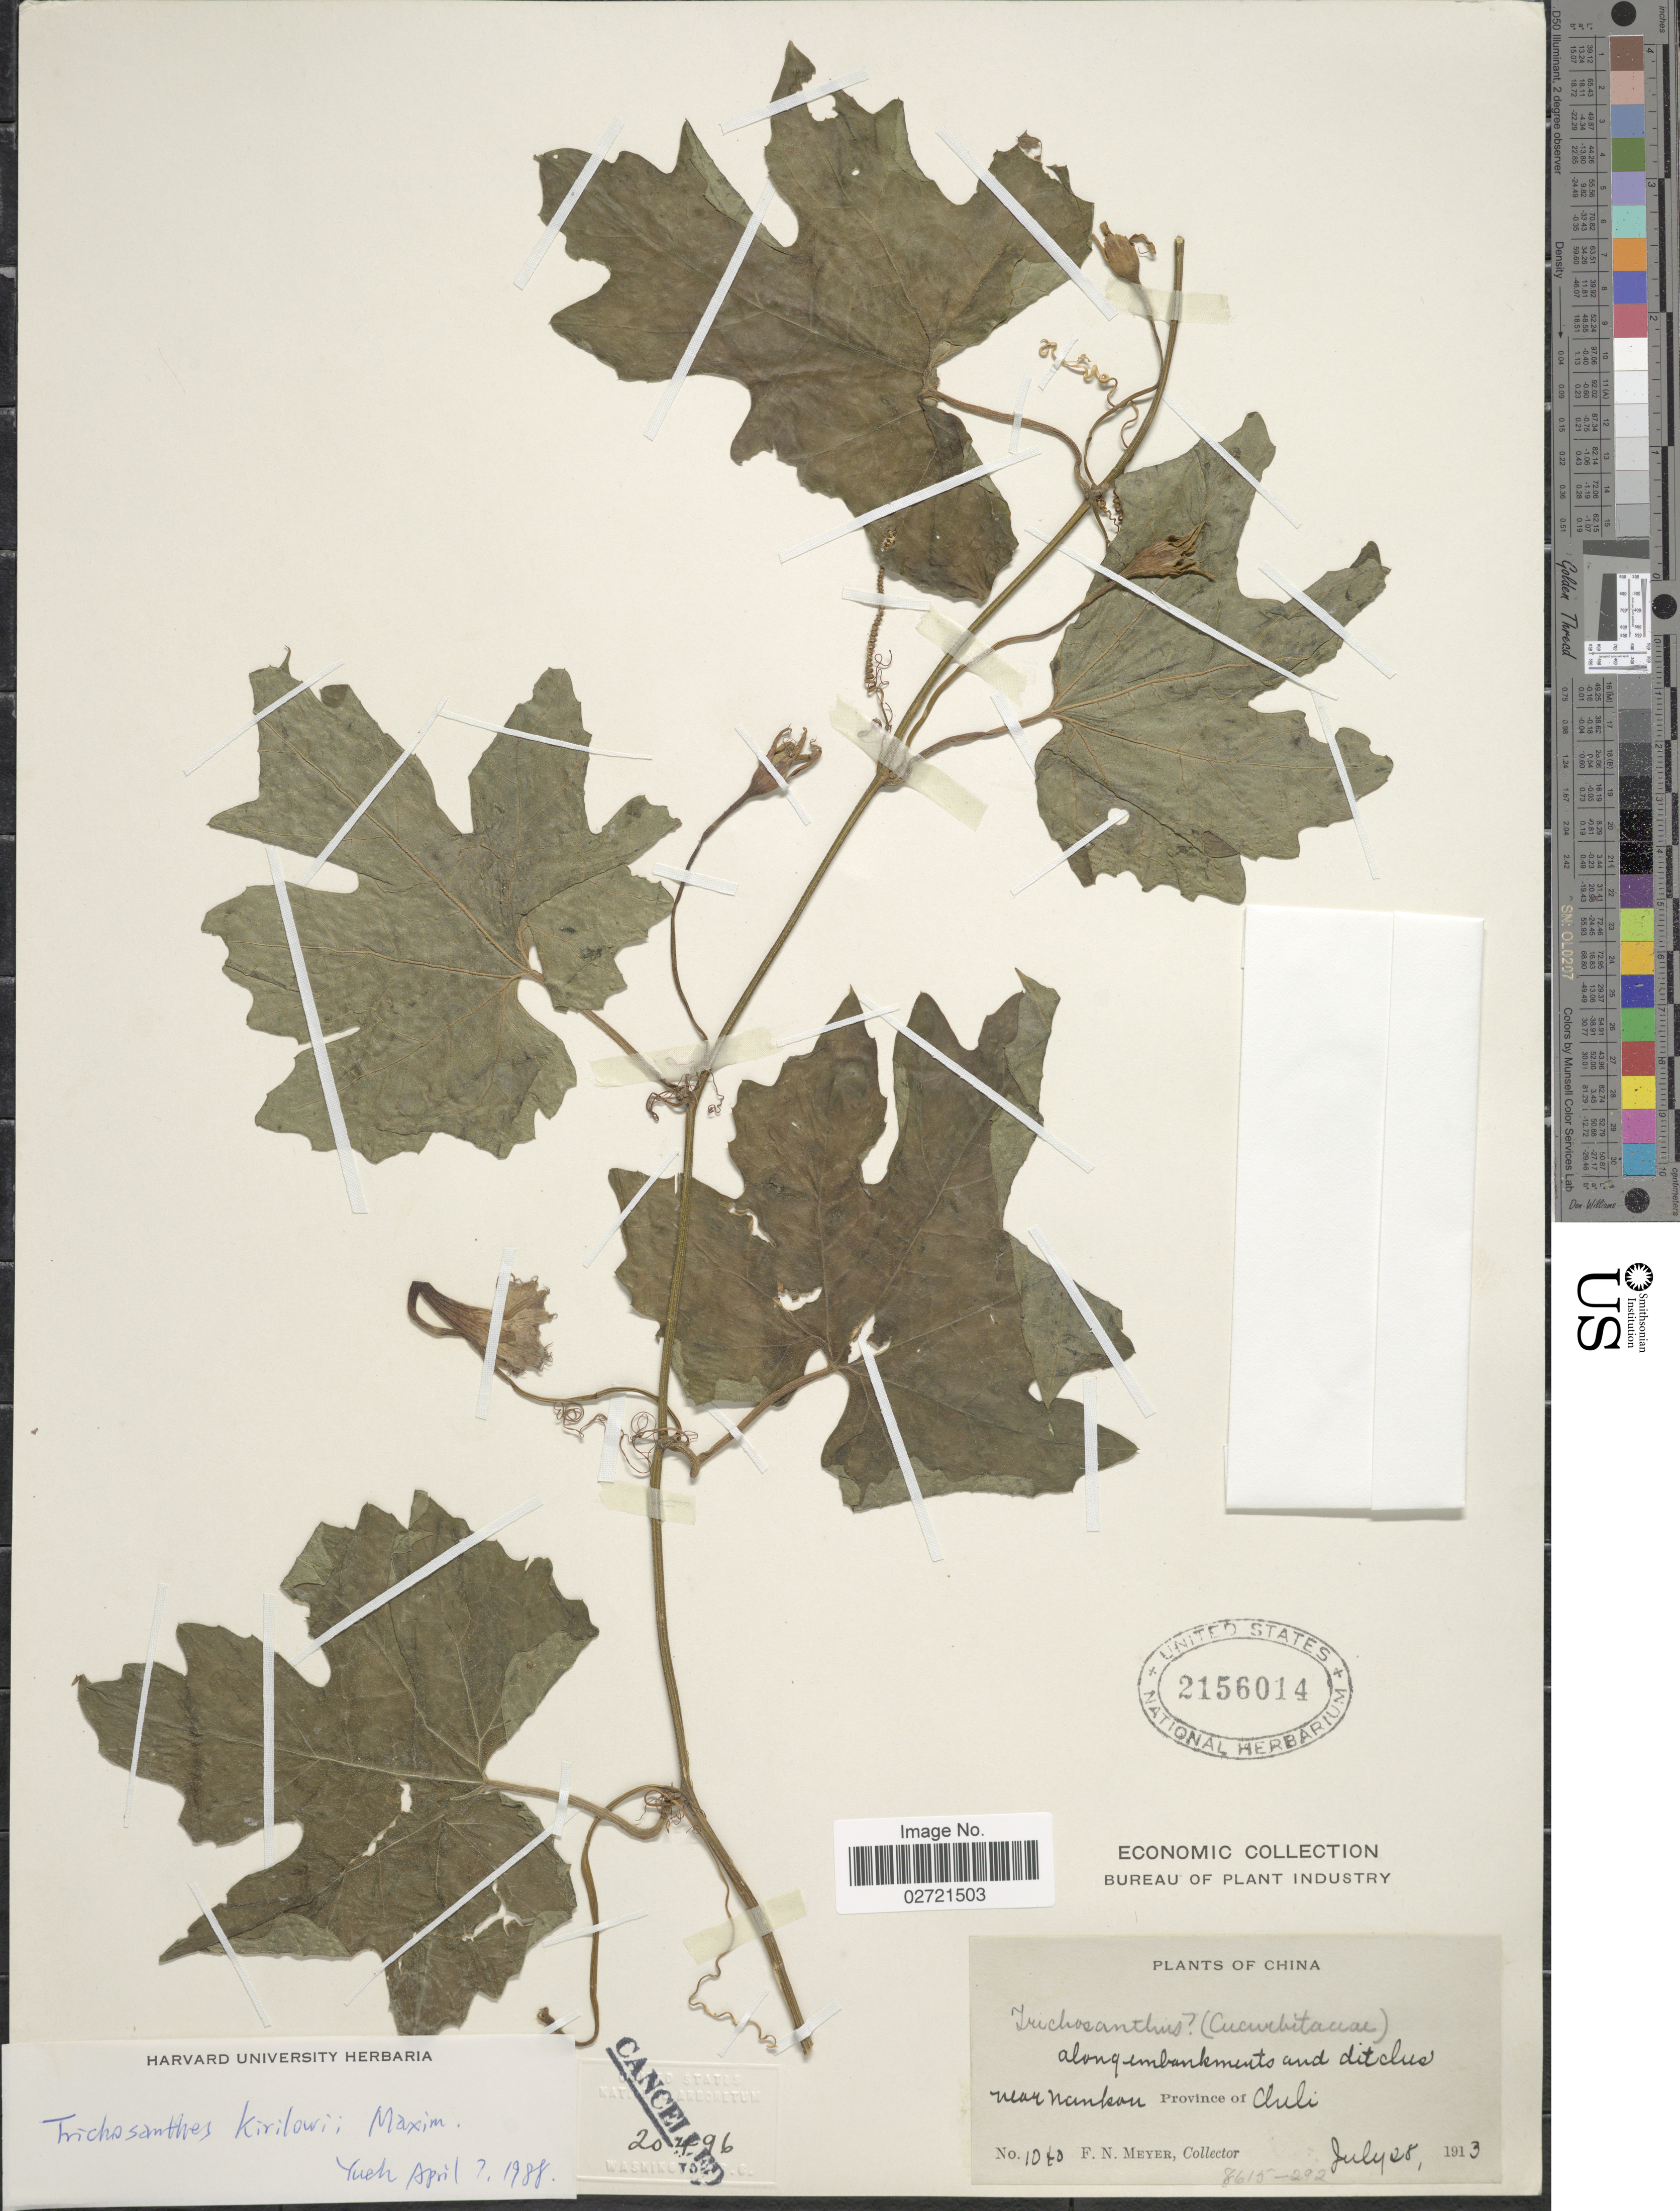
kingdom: Plantae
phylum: Tracheophyta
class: Magnoliopsida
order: Cucurbitales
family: Cucurbitaceae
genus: Trichosanthes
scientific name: Trichosanthes kirilowii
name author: Maxim.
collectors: F. N. Meyer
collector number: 1040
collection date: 1913-07-28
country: China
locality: Along embankments and ditches, near Nankon, Province of Chili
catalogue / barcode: US 2156014